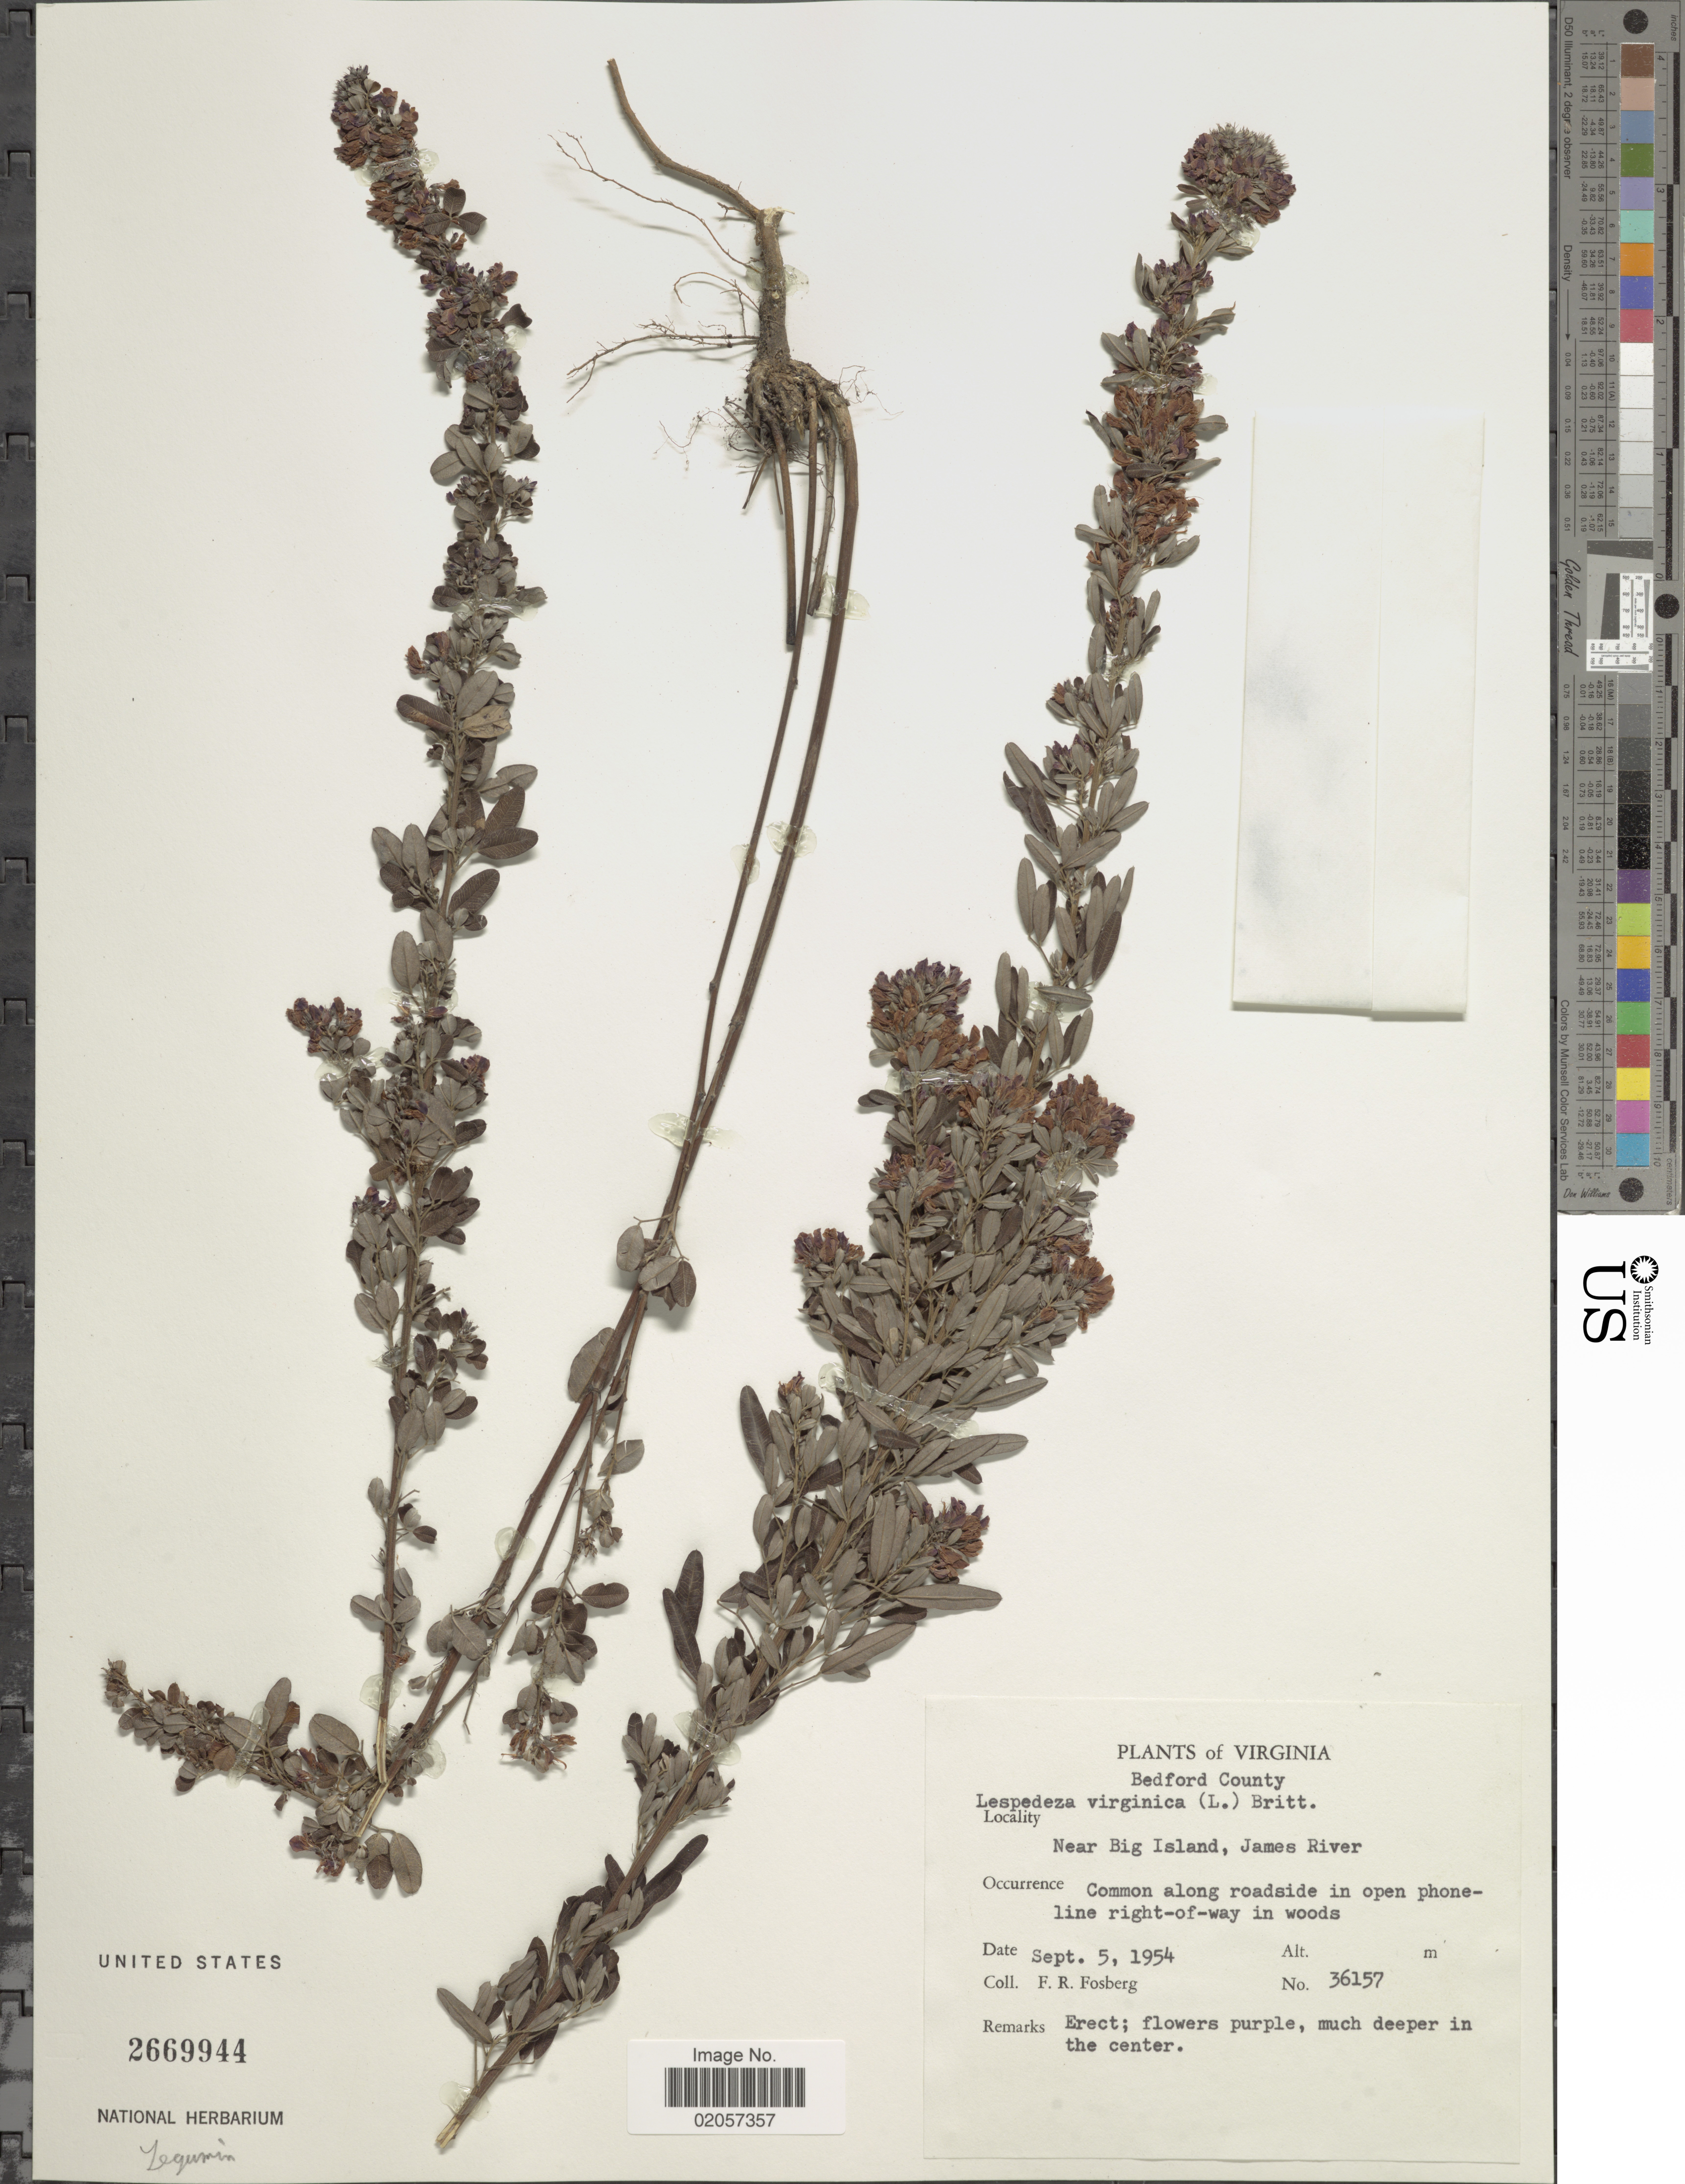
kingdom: Plantae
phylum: Tracheophyta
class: Magnoliopsida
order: Fabales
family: Fabaceae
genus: Lespedeza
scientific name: Lespedeza virginica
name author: (L.) Britton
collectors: F. R. Fosberg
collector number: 36157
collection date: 1954-09-05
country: United States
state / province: Virginia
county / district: Bedford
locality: Bedford County, Virginia. Near Big Island, James River.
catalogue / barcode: US 2669944